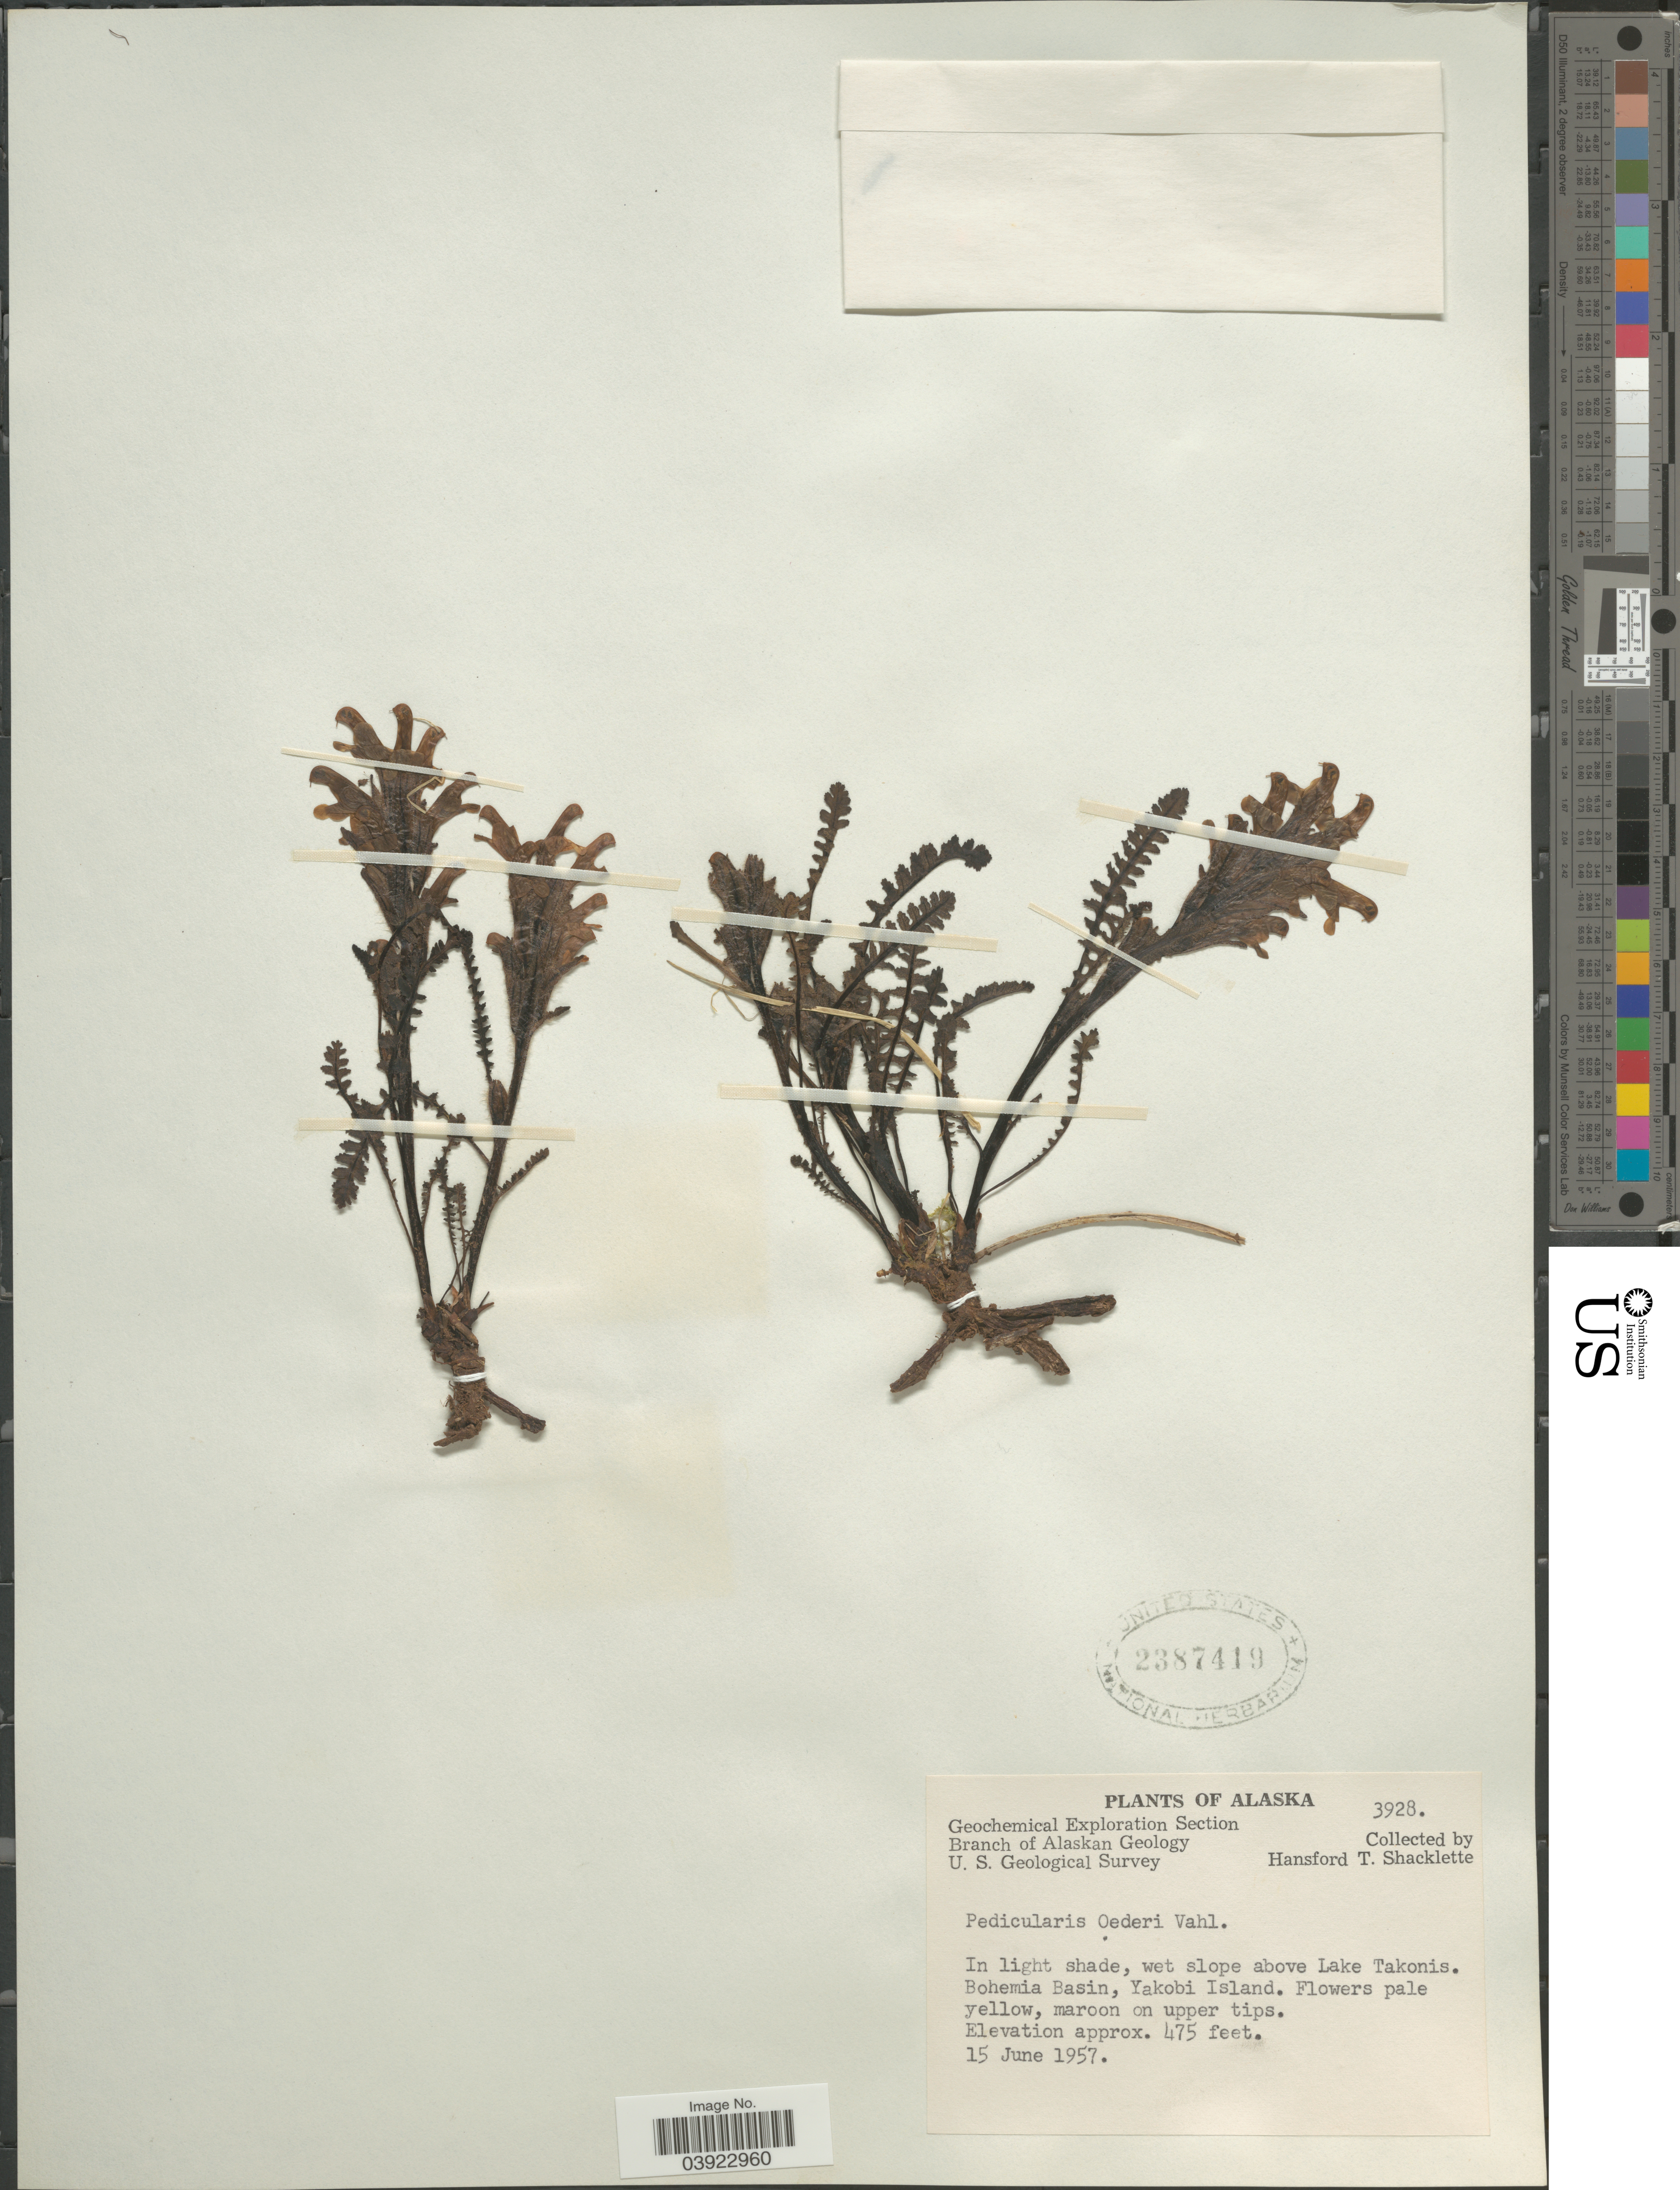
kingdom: Plantae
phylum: Tracheophyta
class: Magnoliopsida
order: Lamiales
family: Orobanchaceae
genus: Pedicularis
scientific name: Pedicularis oederi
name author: Vahl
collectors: H. Shacklette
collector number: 3928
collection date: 1957-06-15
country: United States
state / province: Alaska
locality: In light shade, wet slope above Lake Takonis. Bohemia Basin, Yakobi Island.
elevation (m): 145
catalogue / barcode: US 2387419